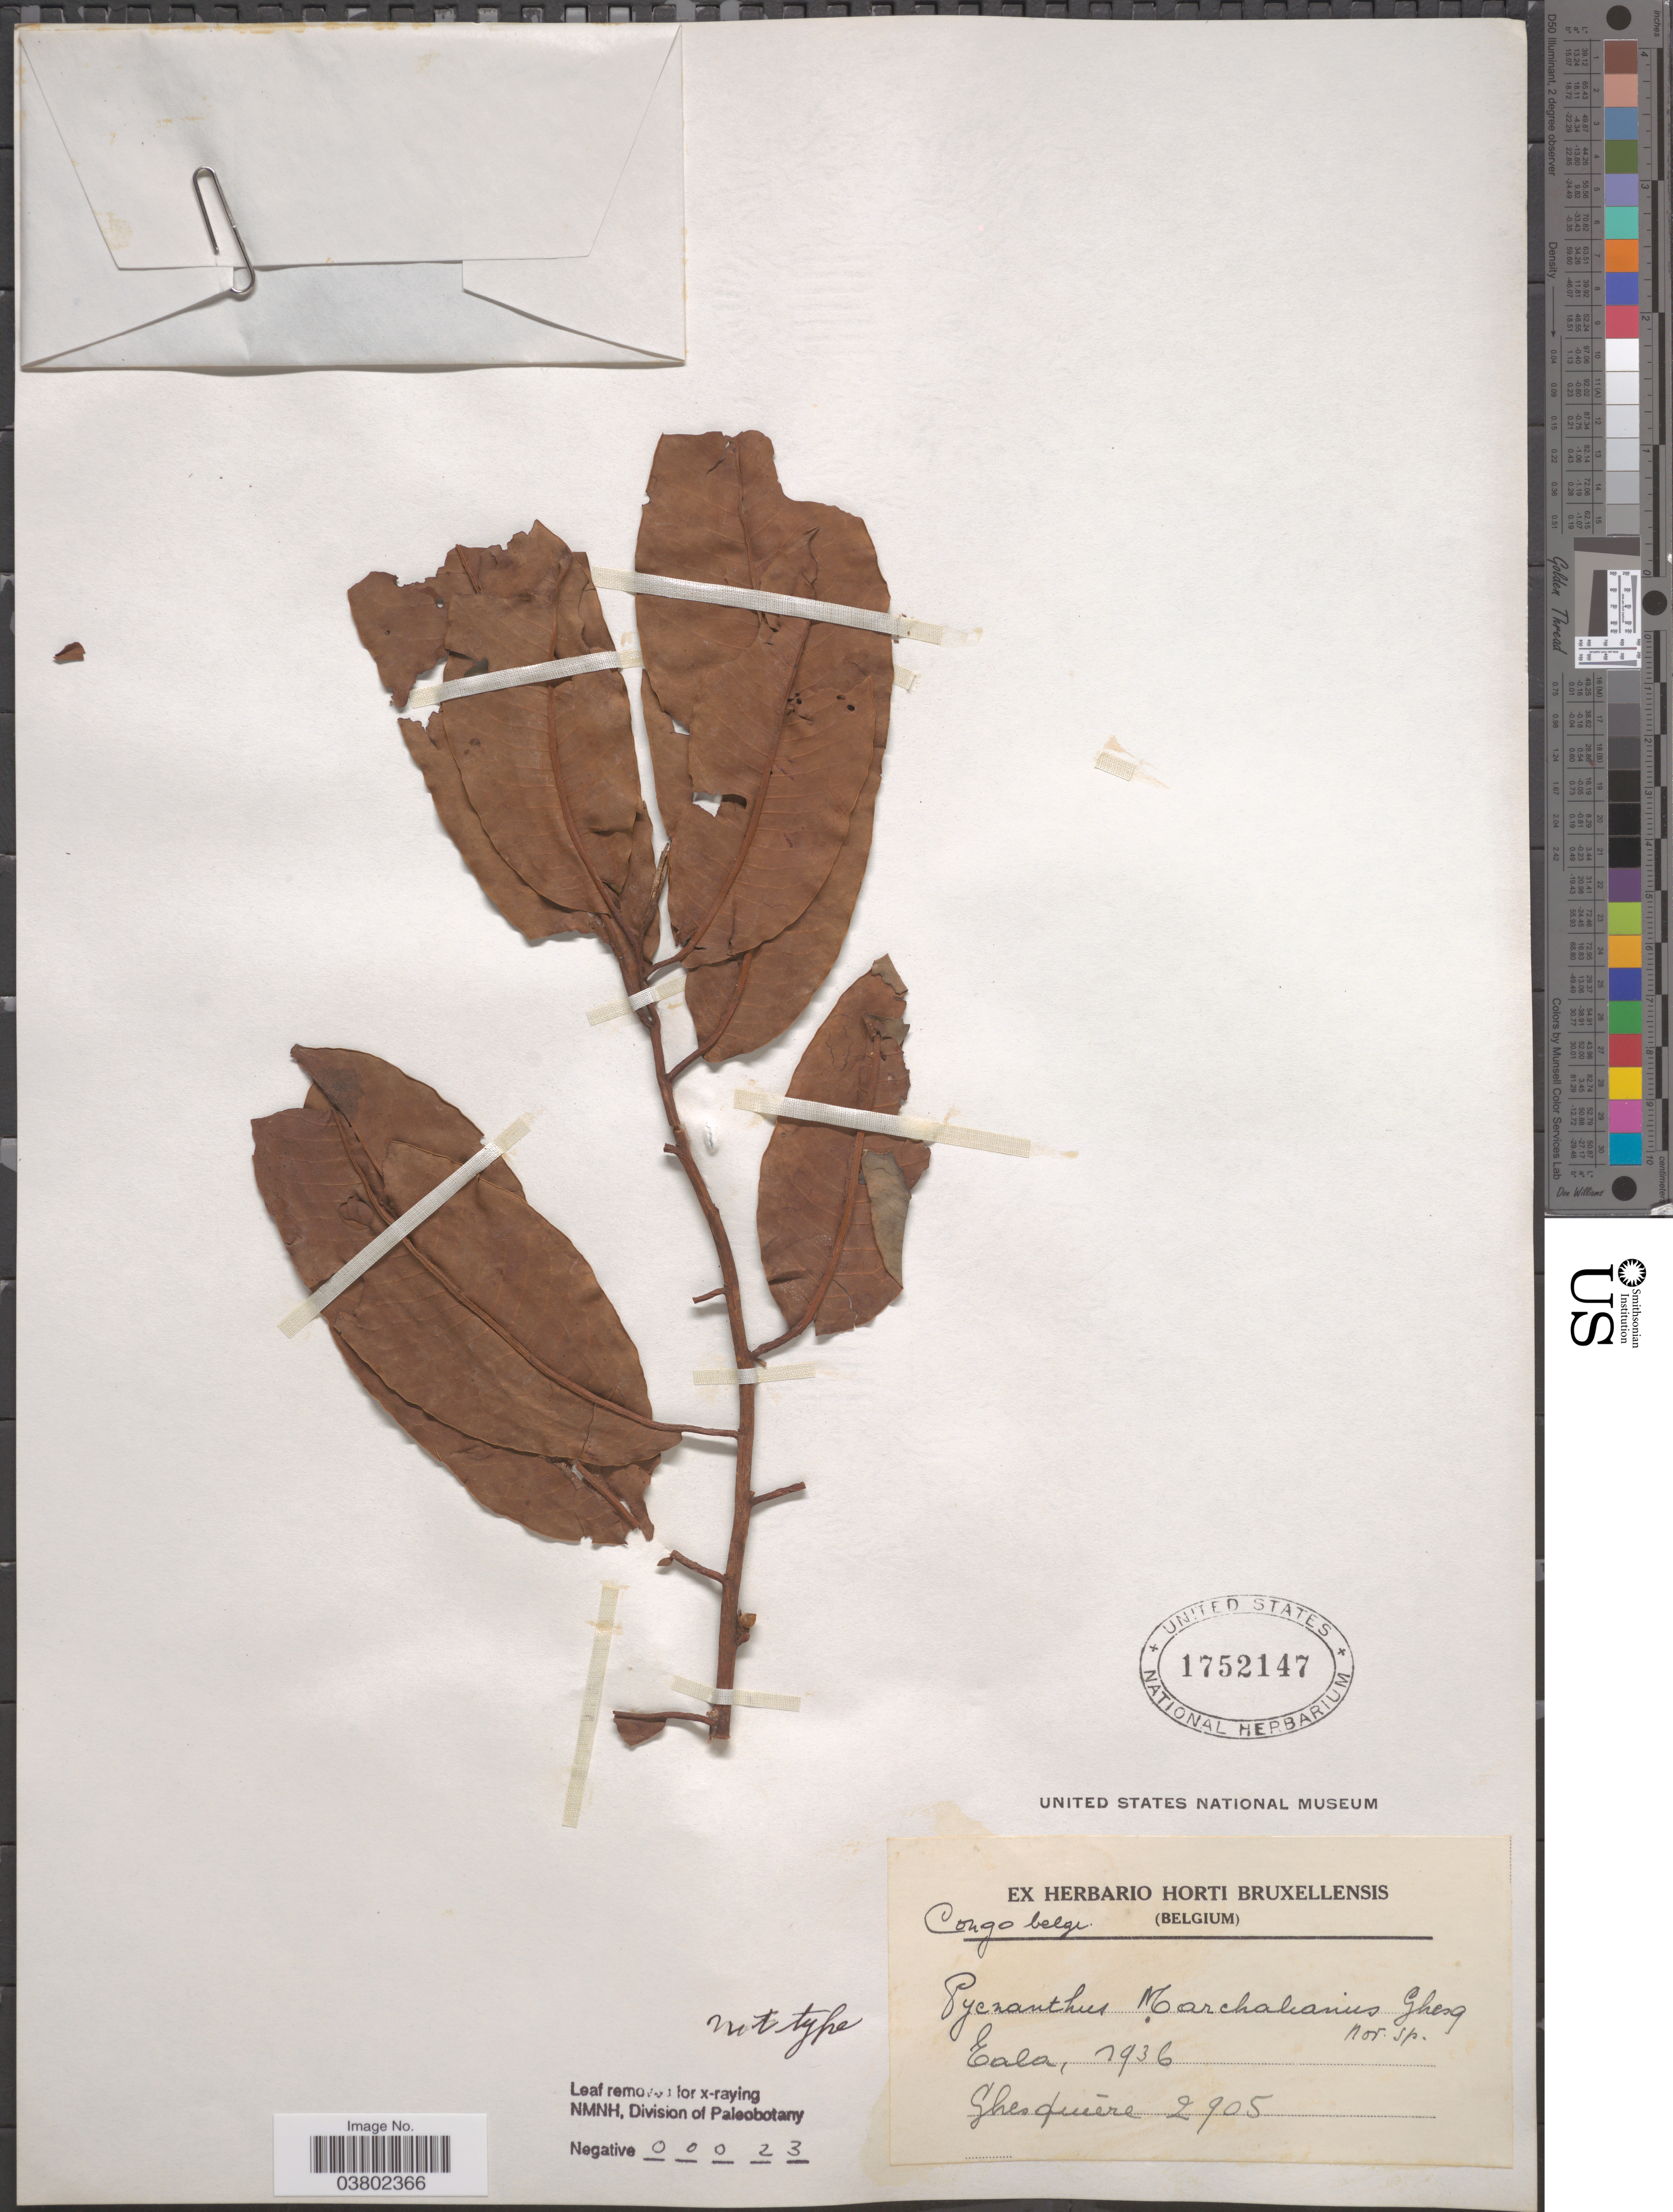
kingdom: Plantae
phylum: Tracheophyta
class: Magnoliopsida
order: Magnoliales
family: Myristicaceae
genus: Pycnanthus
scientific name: Pycnanthus marchalianus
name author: Ghesq.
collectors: Ghesquière.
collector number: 2905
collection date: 1936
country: Congo, Democratic Republic of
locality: Congo Belge. Eala.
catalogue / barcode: US 1752147